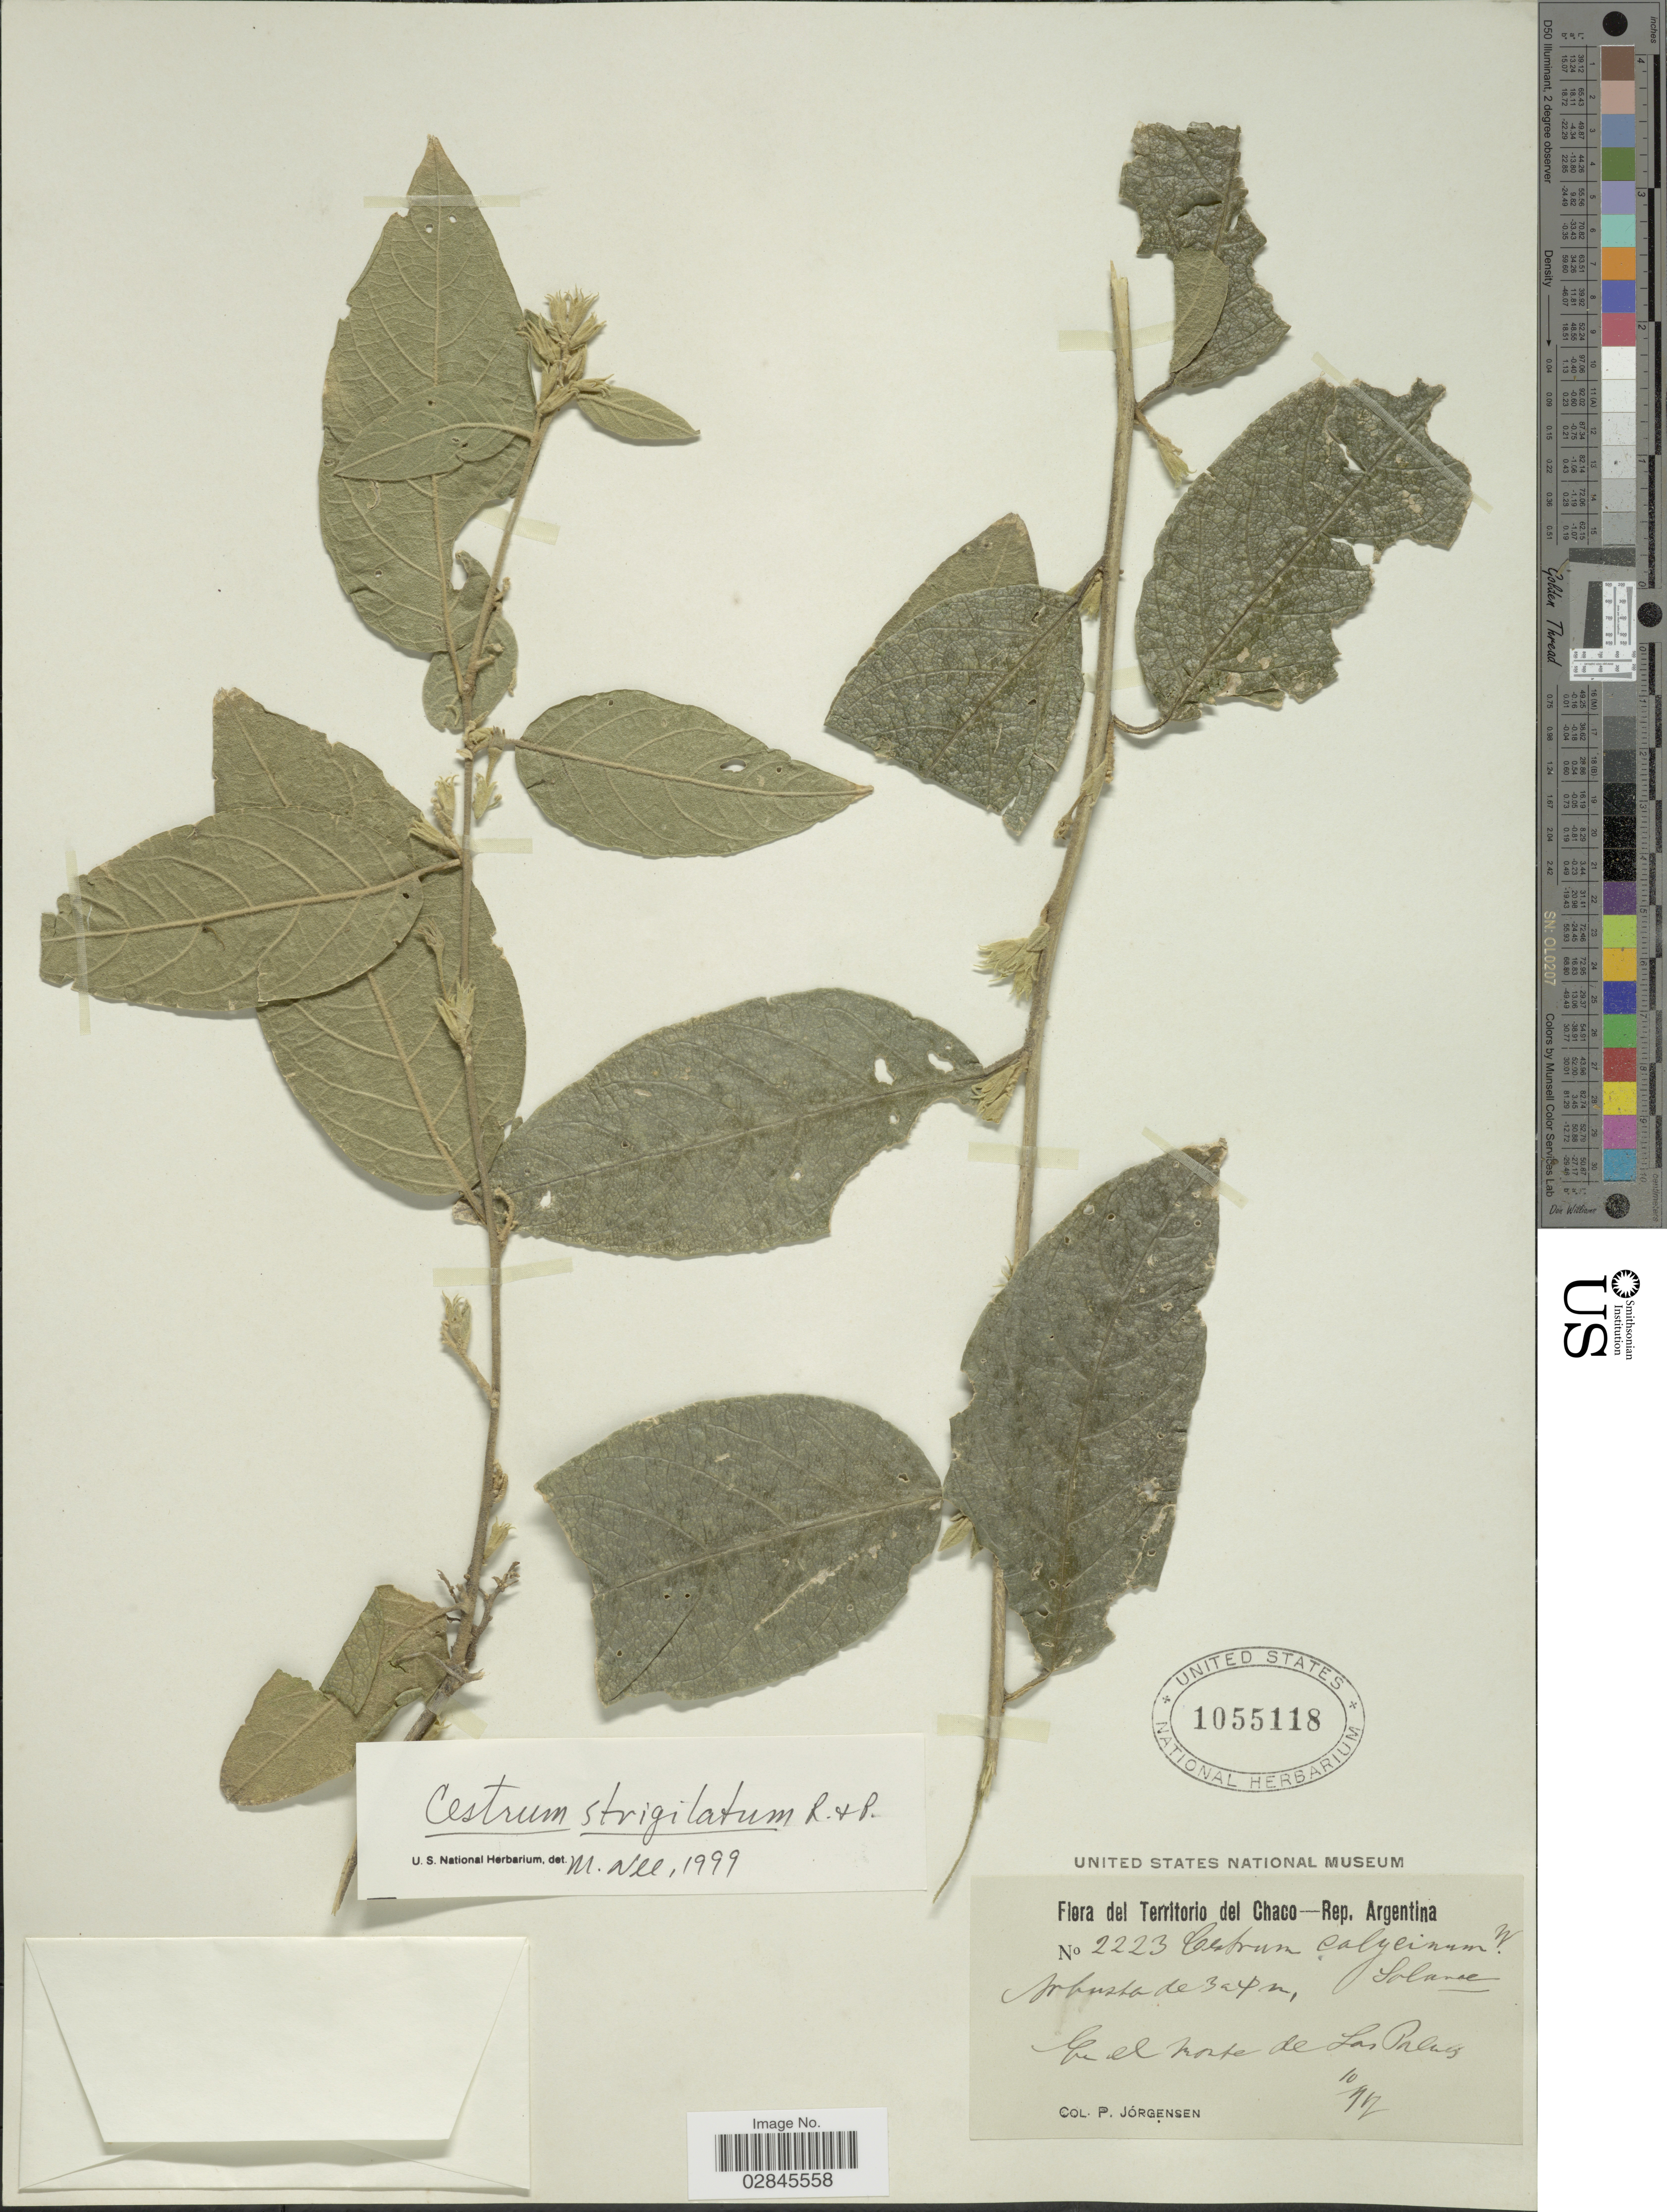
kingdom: Plantae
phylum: Tracheophyta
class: Magnoliopsida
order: Solanales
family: Solanaceae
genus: Cestrum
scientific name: Cestrum strigilatum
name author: Ruiz & Pav.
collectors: P. Jörgensen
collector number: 2223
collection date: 1917-10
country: Argentina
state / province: Chaco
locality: Territorio del Chaco. Rep. Argentina. En el norte de Las Palmas.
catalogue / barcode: US 1055118